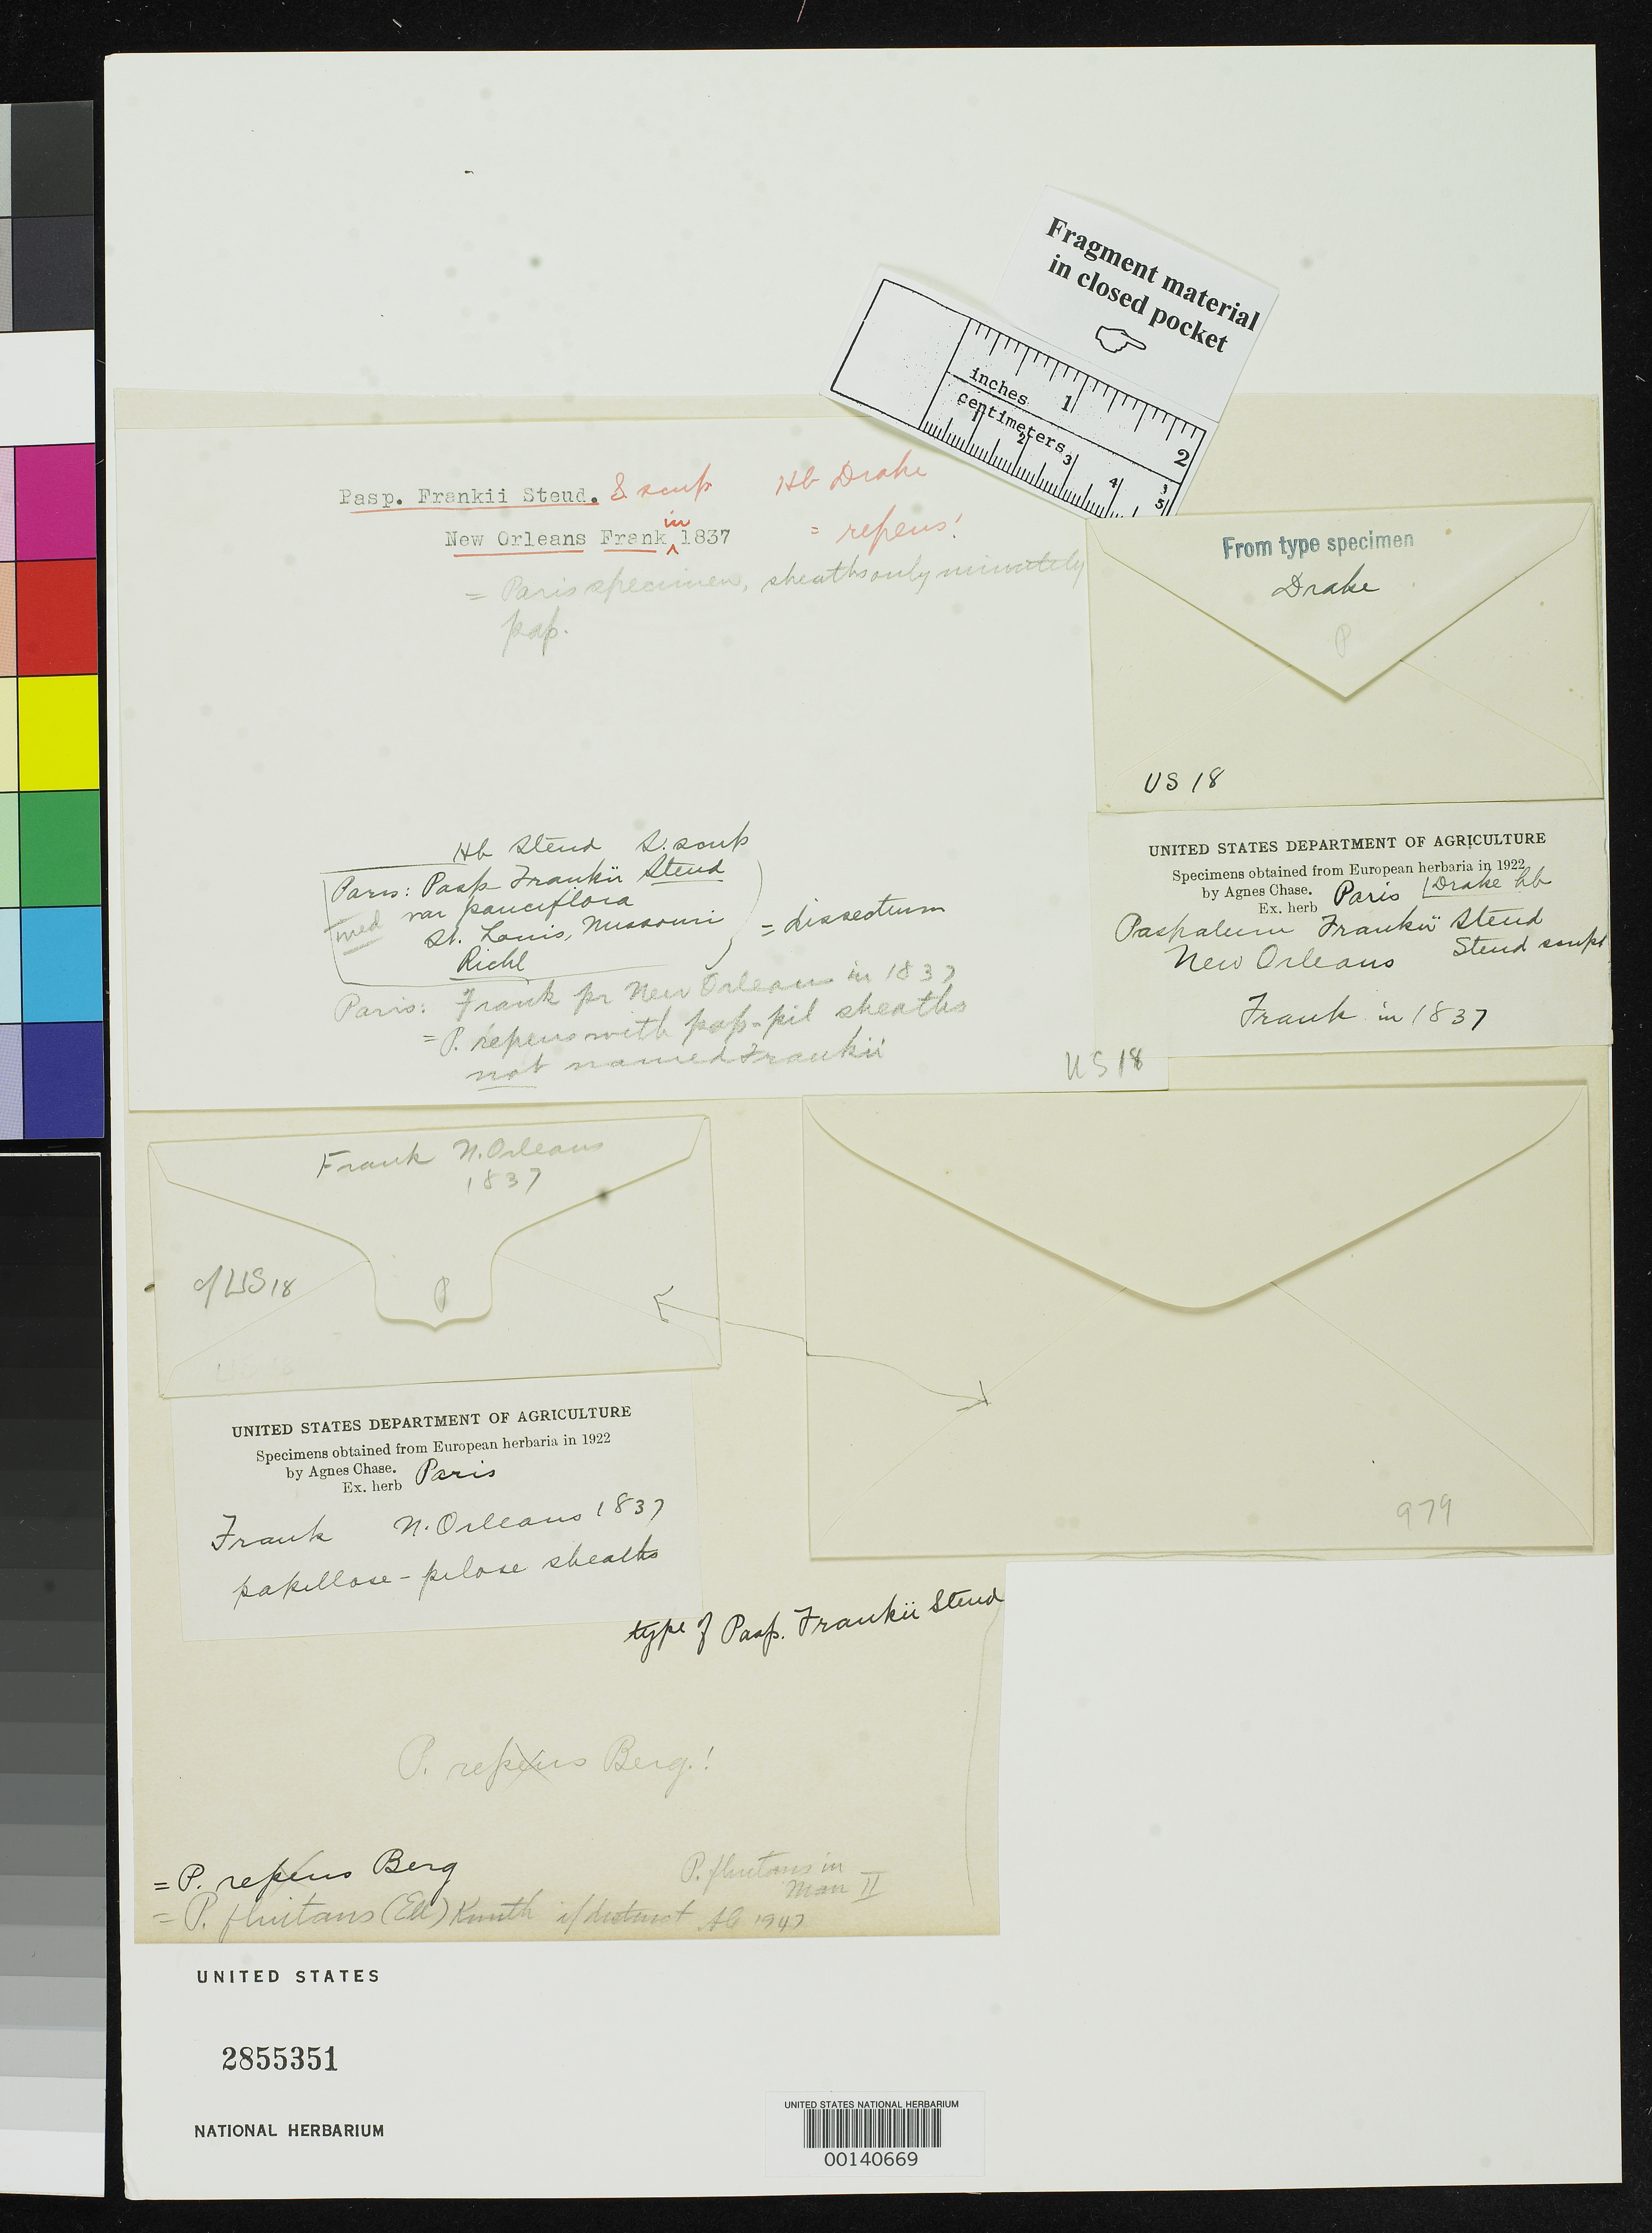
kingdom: Plantae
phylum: Tracheophyta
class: Liliopsida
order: Poales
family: Poaceae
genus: Paspalum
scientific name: Paspalum frankii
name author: Steud.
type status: Type Fragment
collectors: J. Frank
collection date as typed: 1837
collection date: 1837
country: United States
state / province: Louisiana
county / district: Orleans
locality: New Orleans.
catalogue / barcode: US 2855351